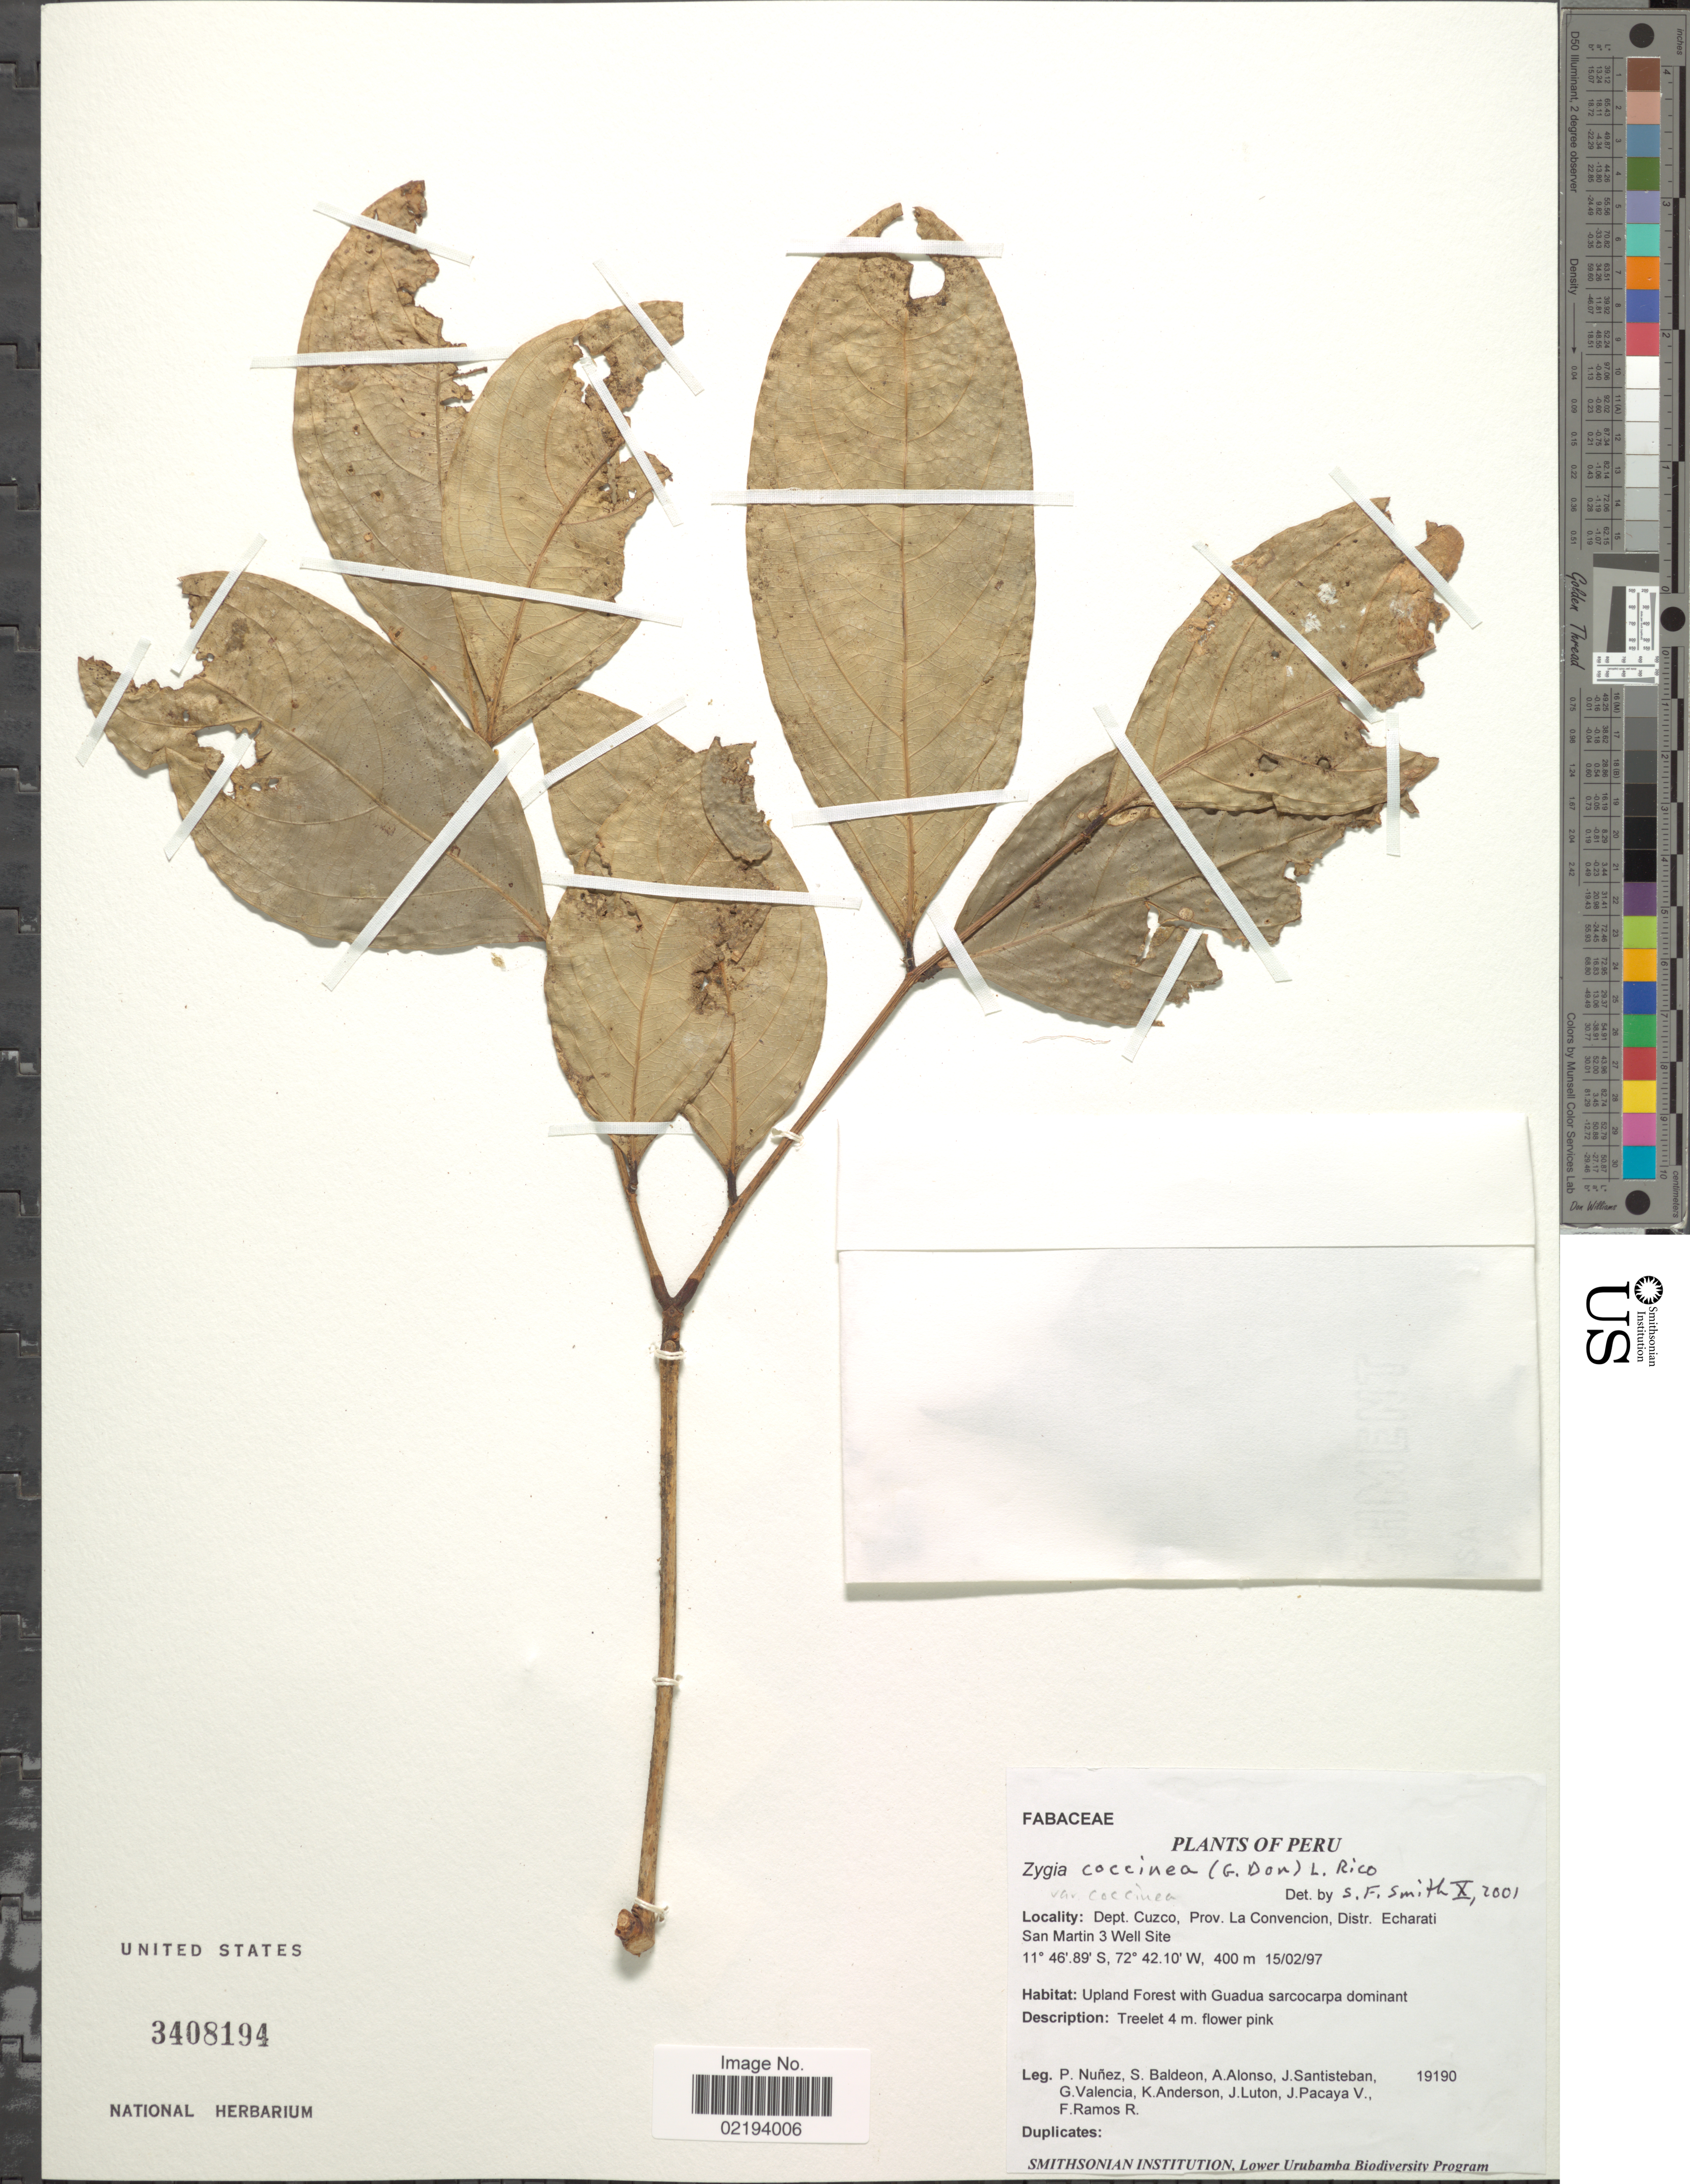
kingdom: Plantae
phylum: Tracheophyta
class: Magnoliopsida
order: Fabales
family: Fabaceae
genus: Zygia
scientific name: Zygia coccinea var. coccinea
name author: (G. Don) L. Rico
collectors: P. Nuñez V., S. Baldeon, A. Alonso, J. Santisteban & et al.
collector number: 19190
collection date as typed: Transcribed d/m/y: 15/2/97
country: Peru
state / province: Cusco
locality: Dept. Cuzco, Prov. La Convencion, Distr. Echarti San Martin 3 Well Site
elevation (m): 400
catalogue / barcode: US 3408194